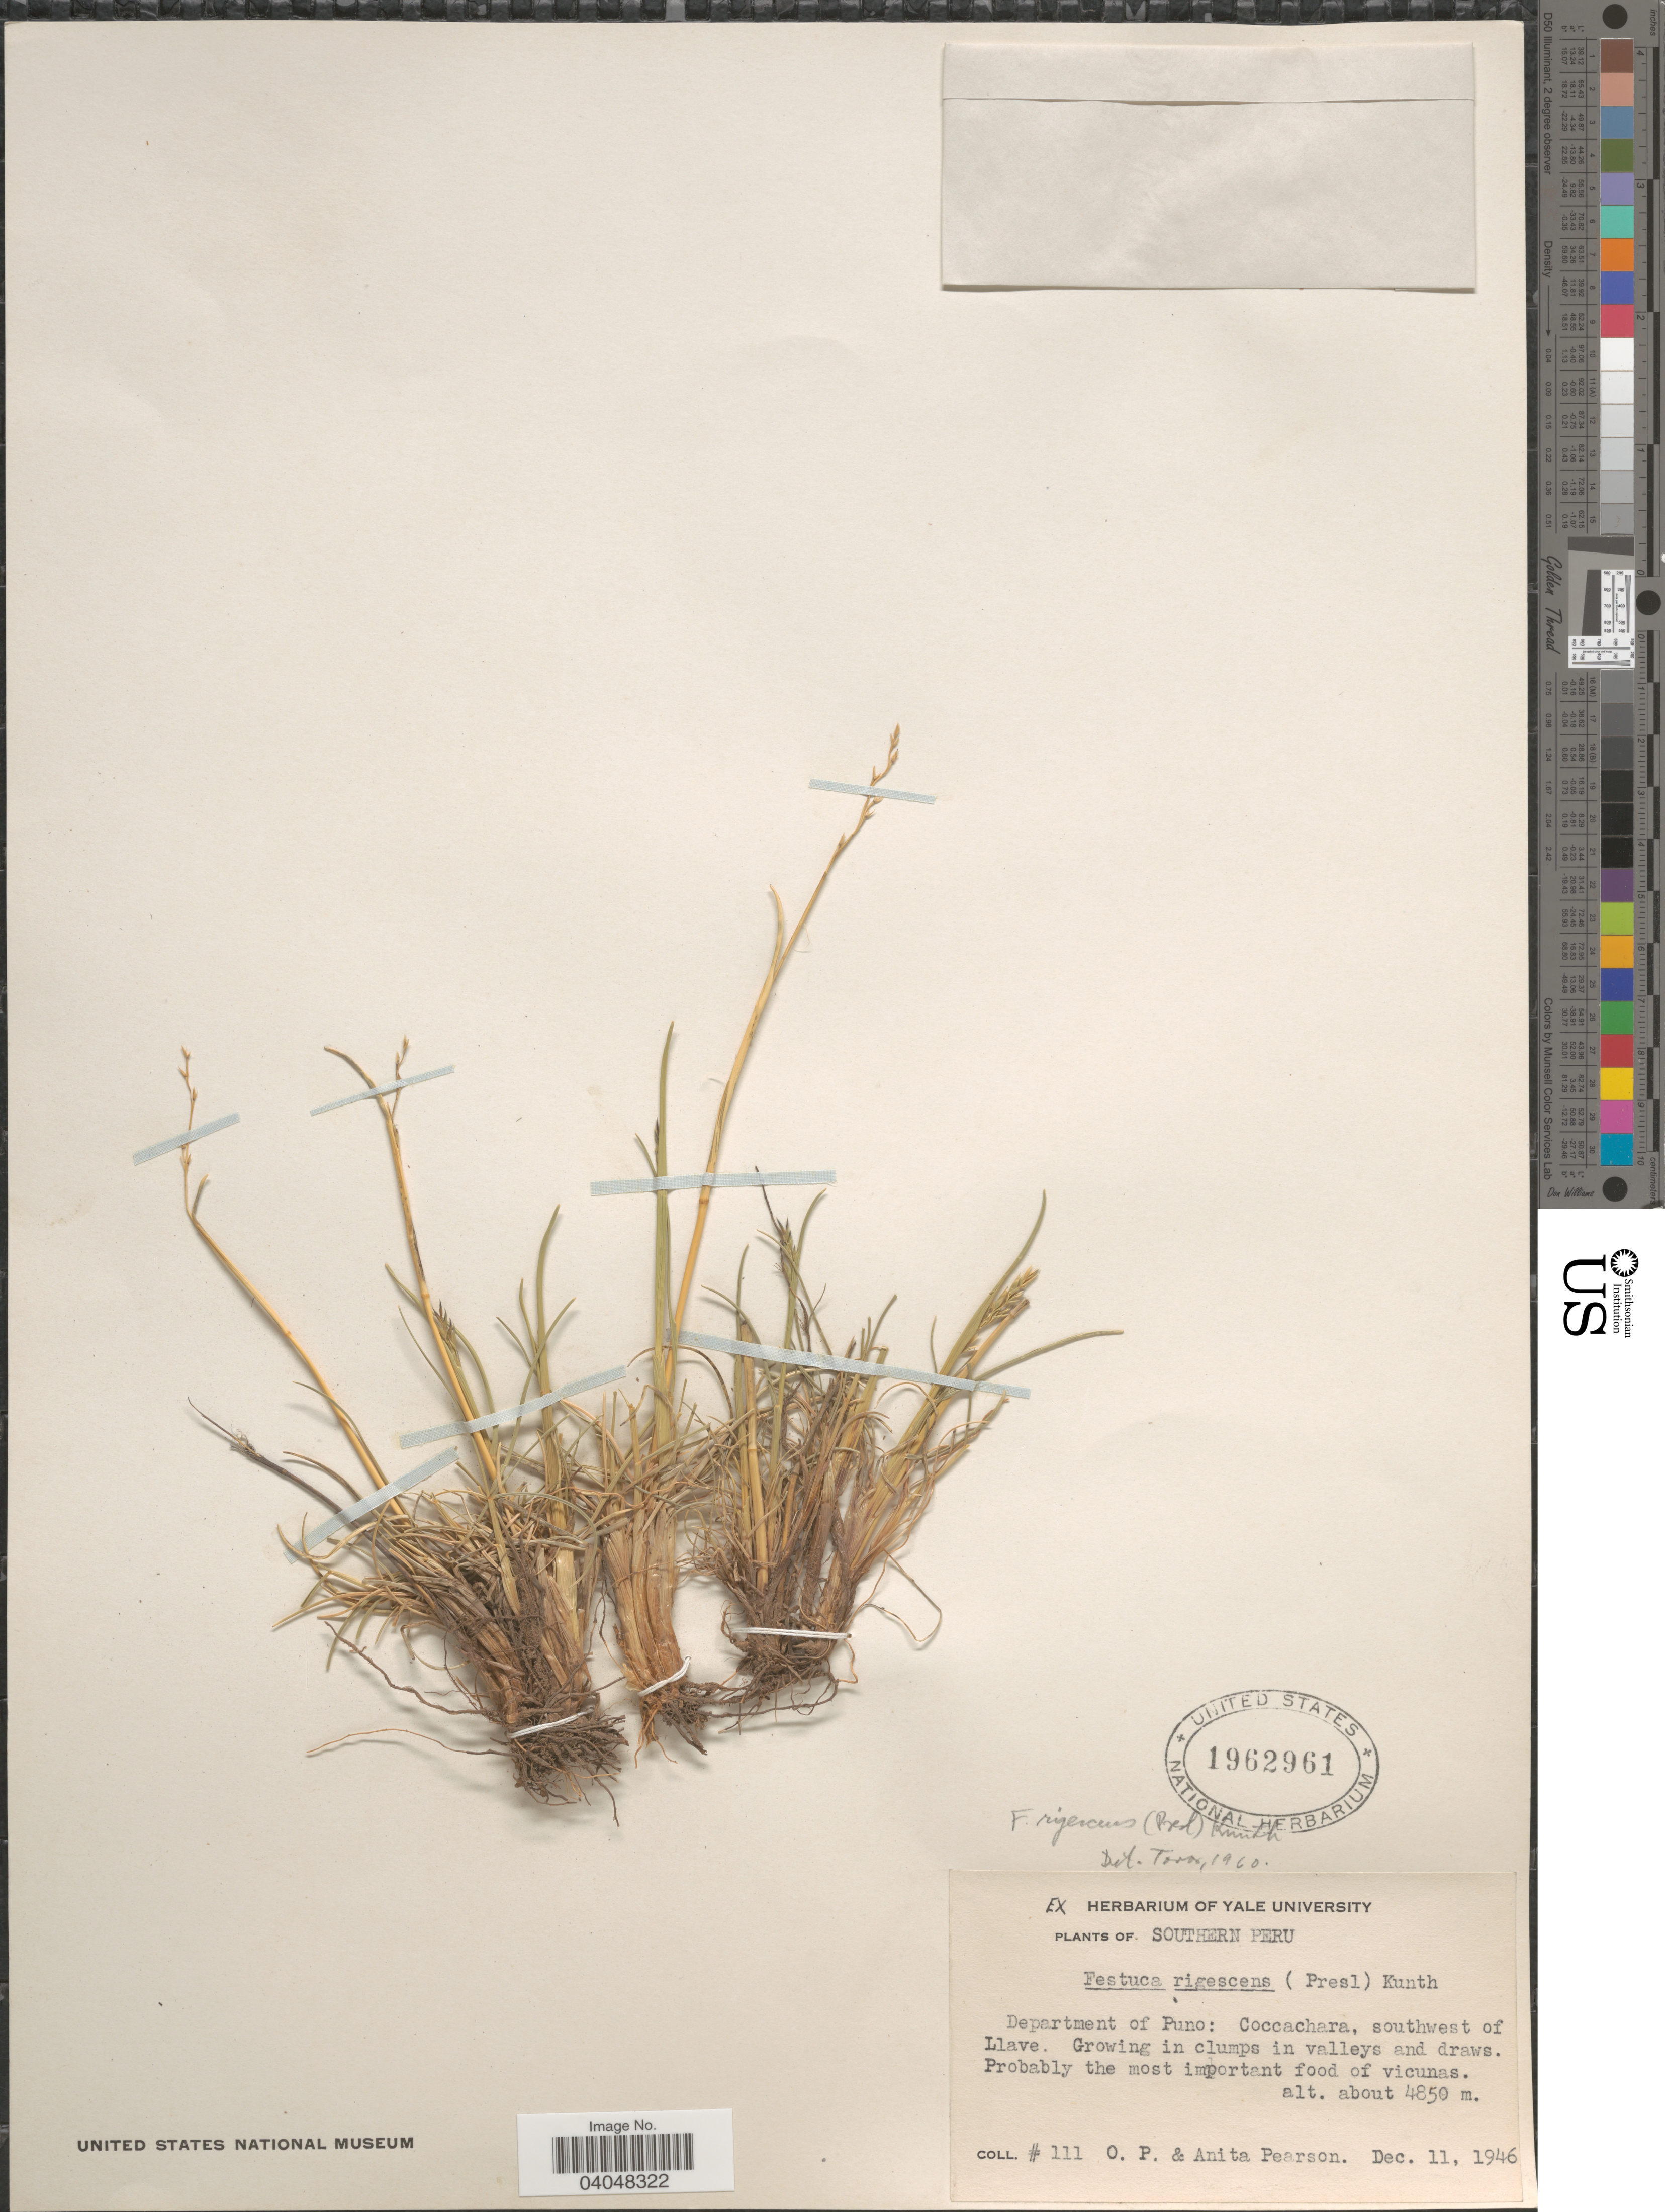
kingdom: Plantae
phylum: Tracheophyta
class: Liliopsida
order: Poales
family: Poaceae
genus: Festuca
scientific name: Festuca rigescens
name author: (J. Presl) Kunth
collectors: O. P. Pearson & A. Pearson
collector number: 111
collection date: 1946-12-11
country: Peru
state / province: Puno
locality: Southern Peru. Department of Puno: Coccachara, southwest of Llave. In clumps in valleys and draws.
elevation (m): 4850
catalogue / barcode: US 1962961